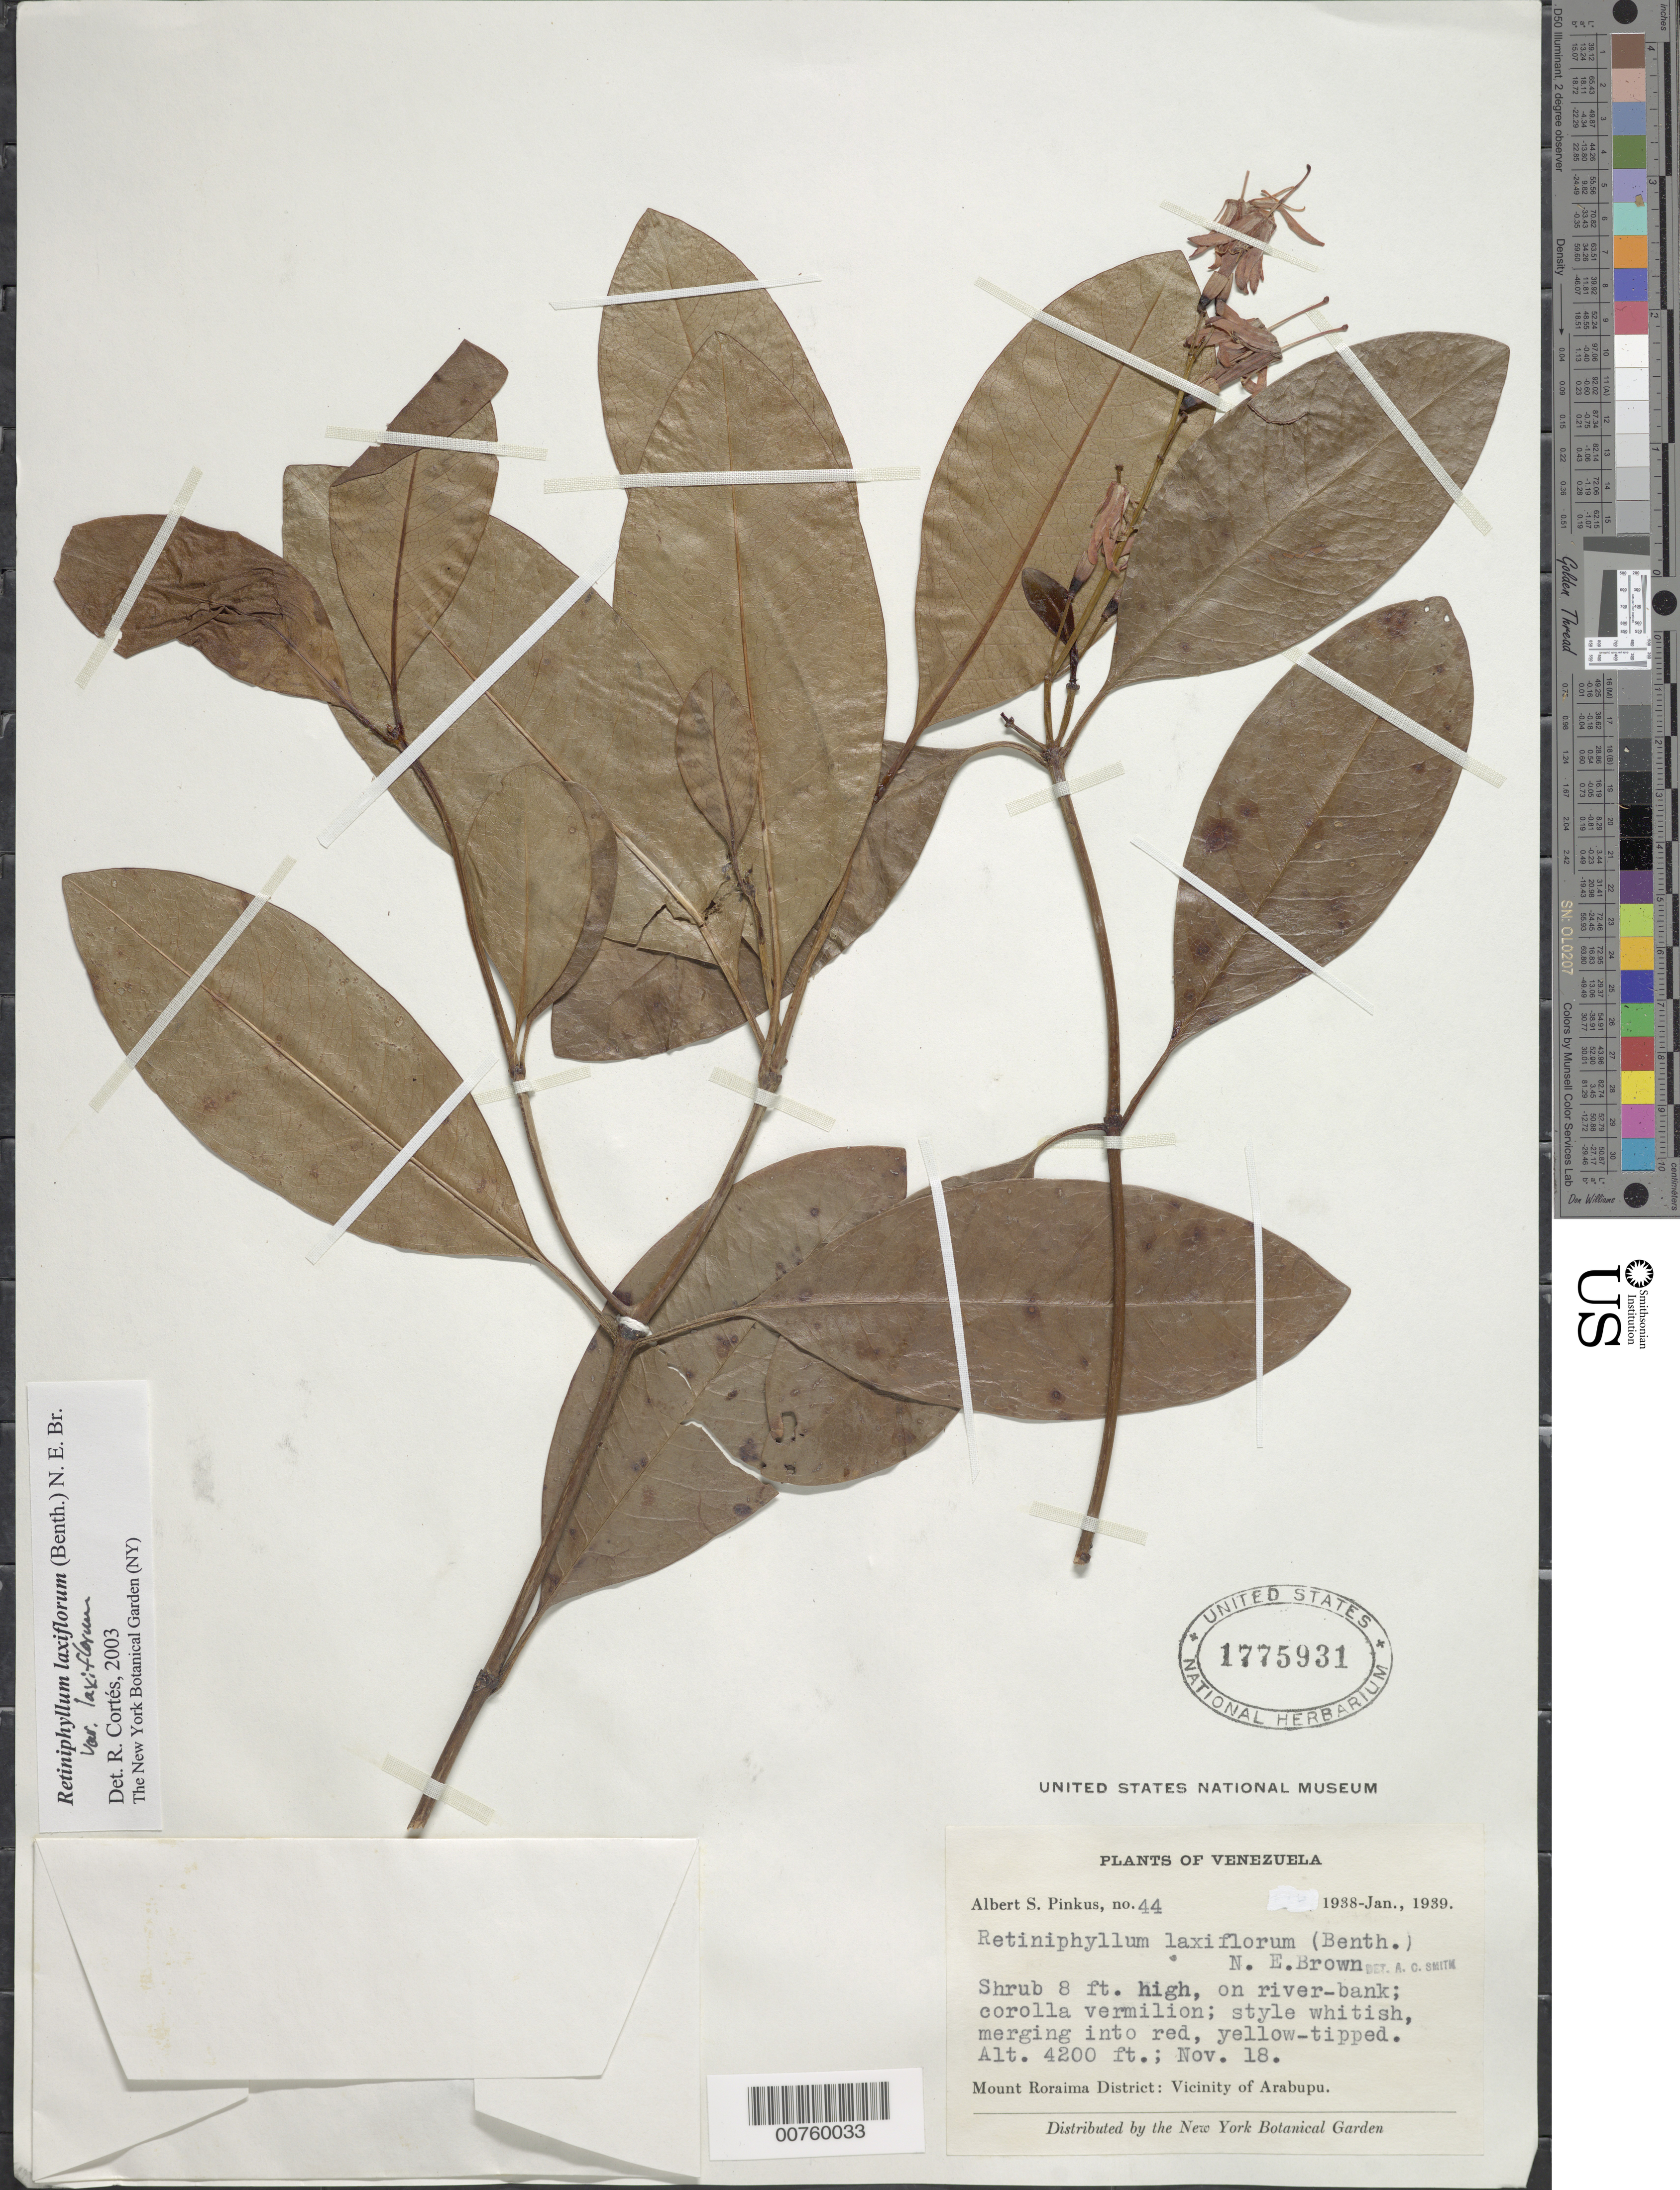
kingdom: Plantae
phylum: Tracheophyta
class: Magnoliopsida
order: Gentianales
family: Rubiaceae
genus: Retiniphyllum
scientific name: Retiniphyllum laxiflorum var. laxiflorum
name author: (Benth.) N.E. Br.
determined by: Cortes R., G.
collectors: A. Pinkus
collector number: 44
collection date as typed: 18-Nov-38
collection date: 1938-11-18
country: Venezuela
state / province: Bolívar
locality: Mt. Roraima District; vic of Arabupu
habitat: Riverbank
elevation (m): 1280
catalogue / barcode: US 1775931